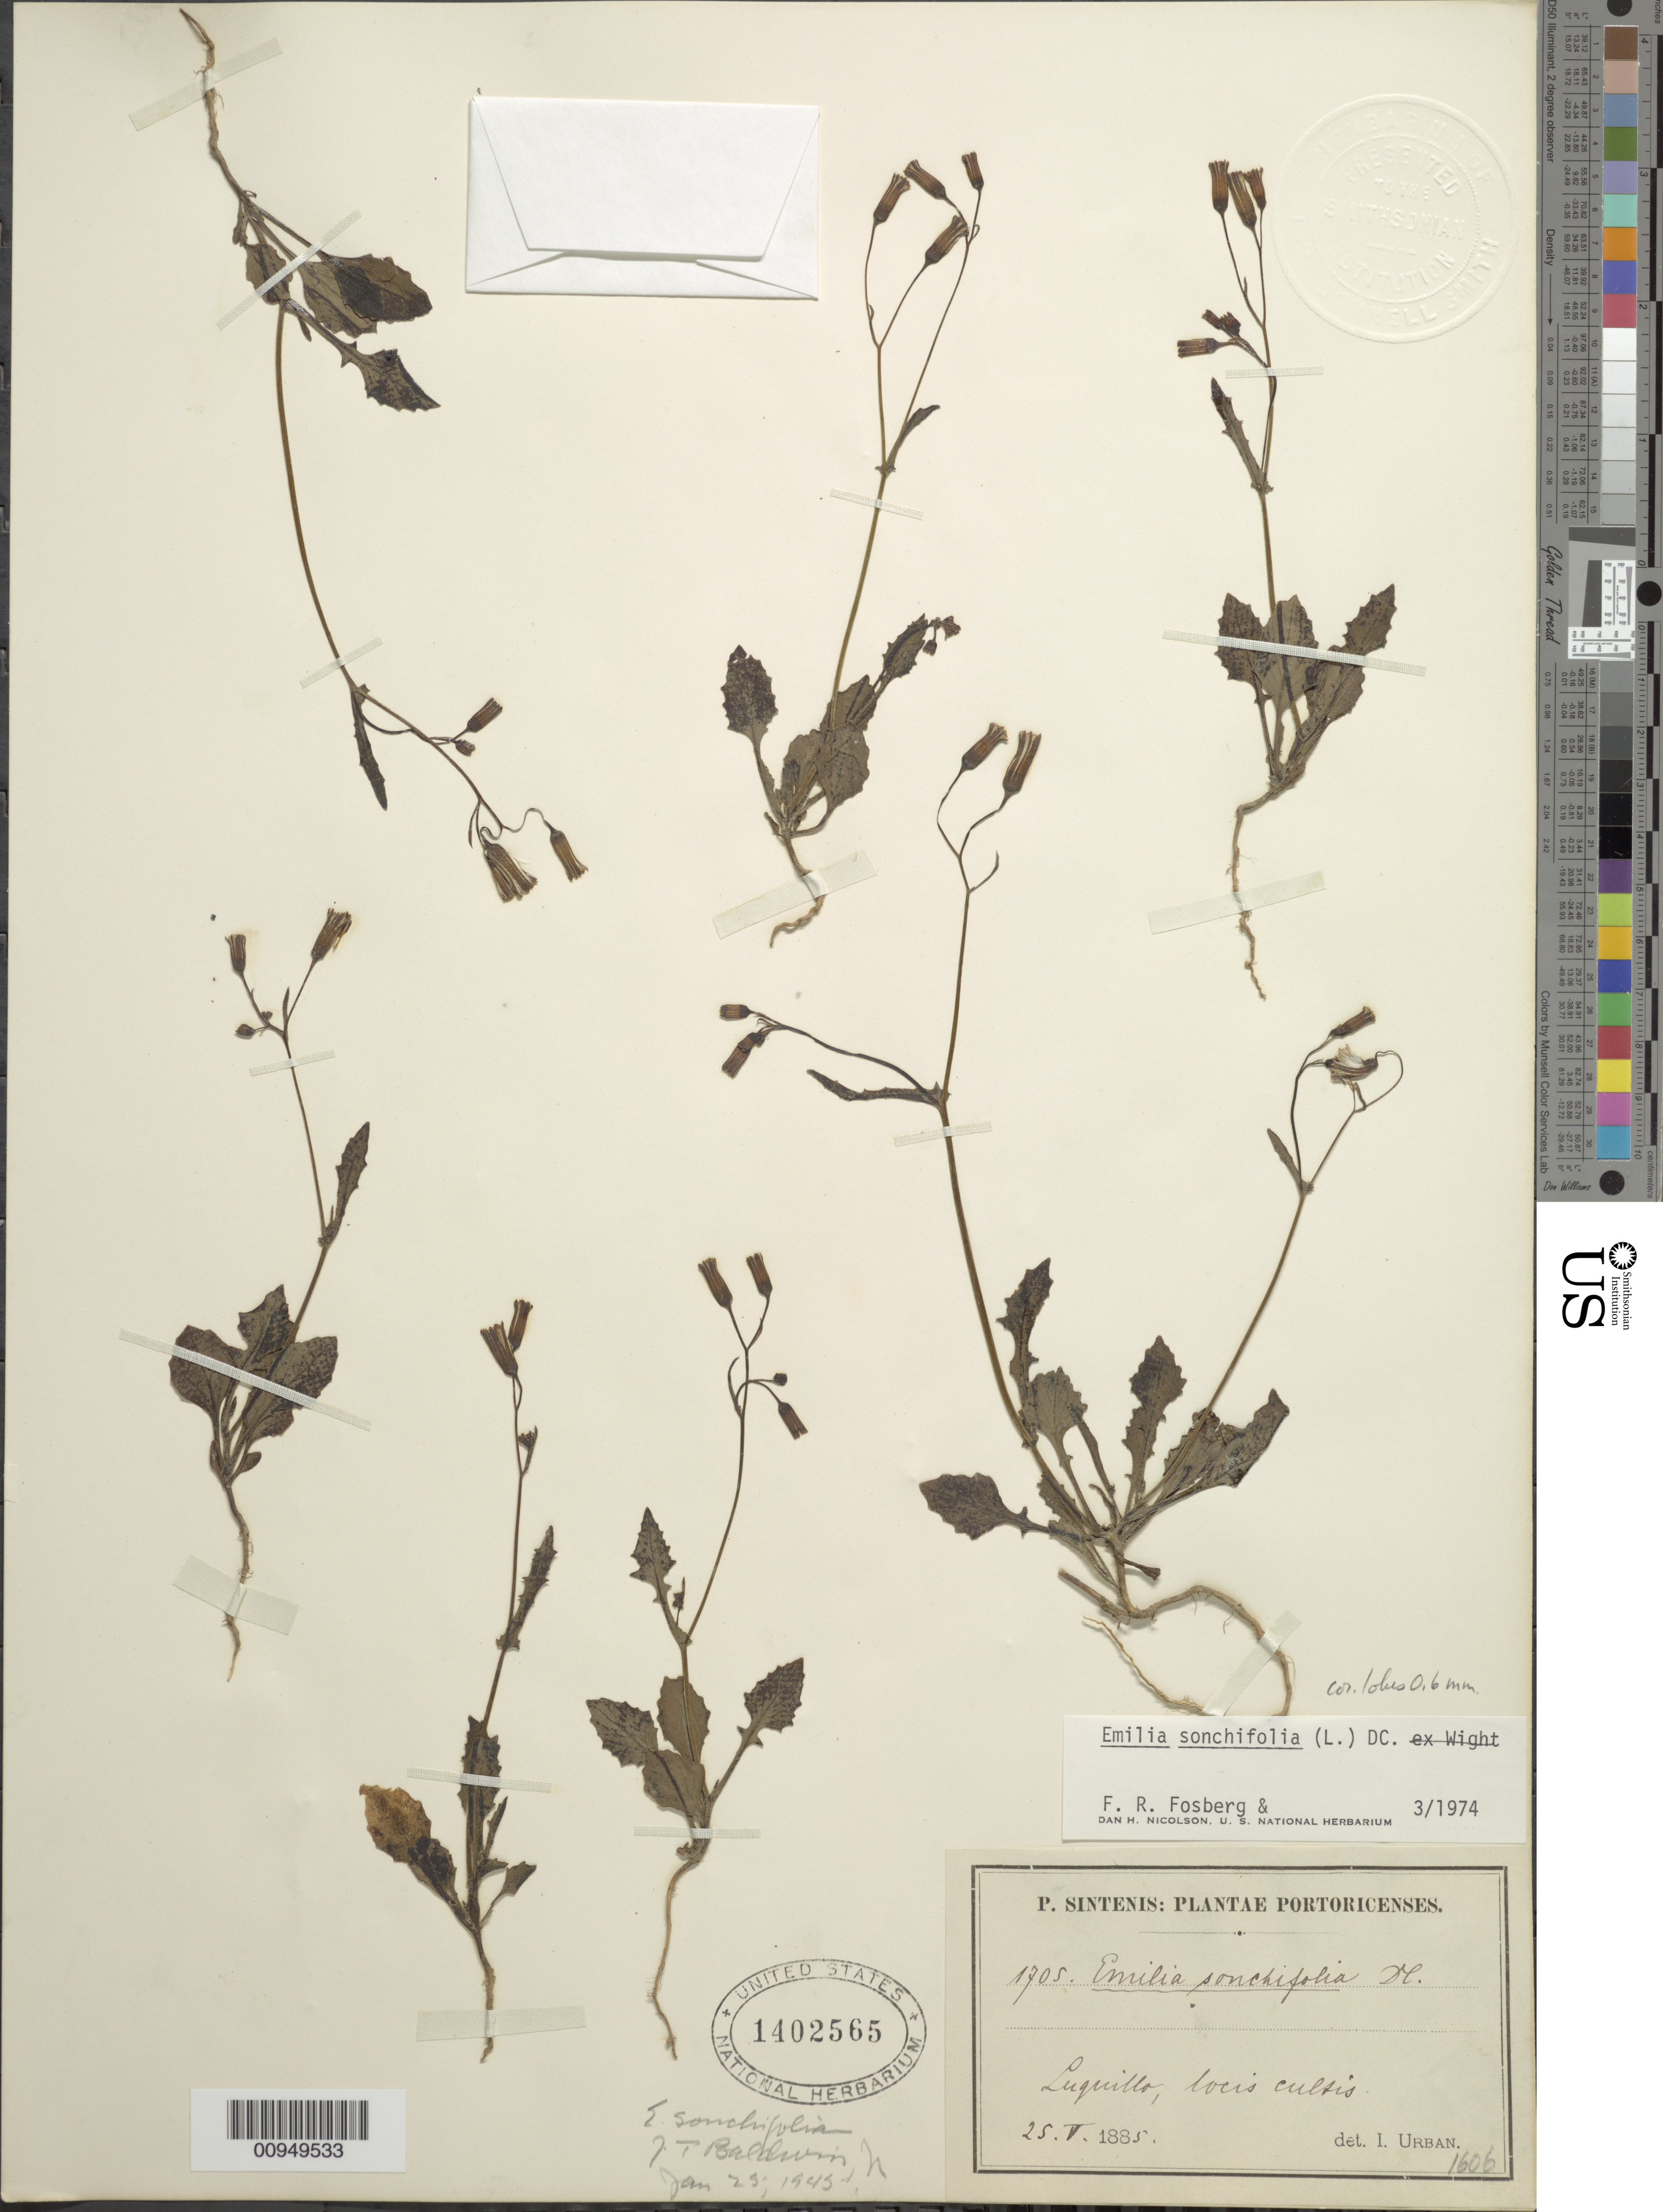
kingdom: Plantae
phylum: Tracheophyta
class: Magnoliopsida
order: Asterales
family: Asteraceae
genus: Emilia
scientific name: Emilia sonchifolia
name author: (L.) DC.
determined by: Fosberg, F. R.; Nicolson, D. H.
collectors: P. Sintenis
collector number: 1705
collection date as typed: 25 May 1885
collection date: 1885-05-25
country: Puerto Rico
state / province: Luquillo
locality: Luquillo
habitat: Locis cultis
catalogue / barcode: US 1402565